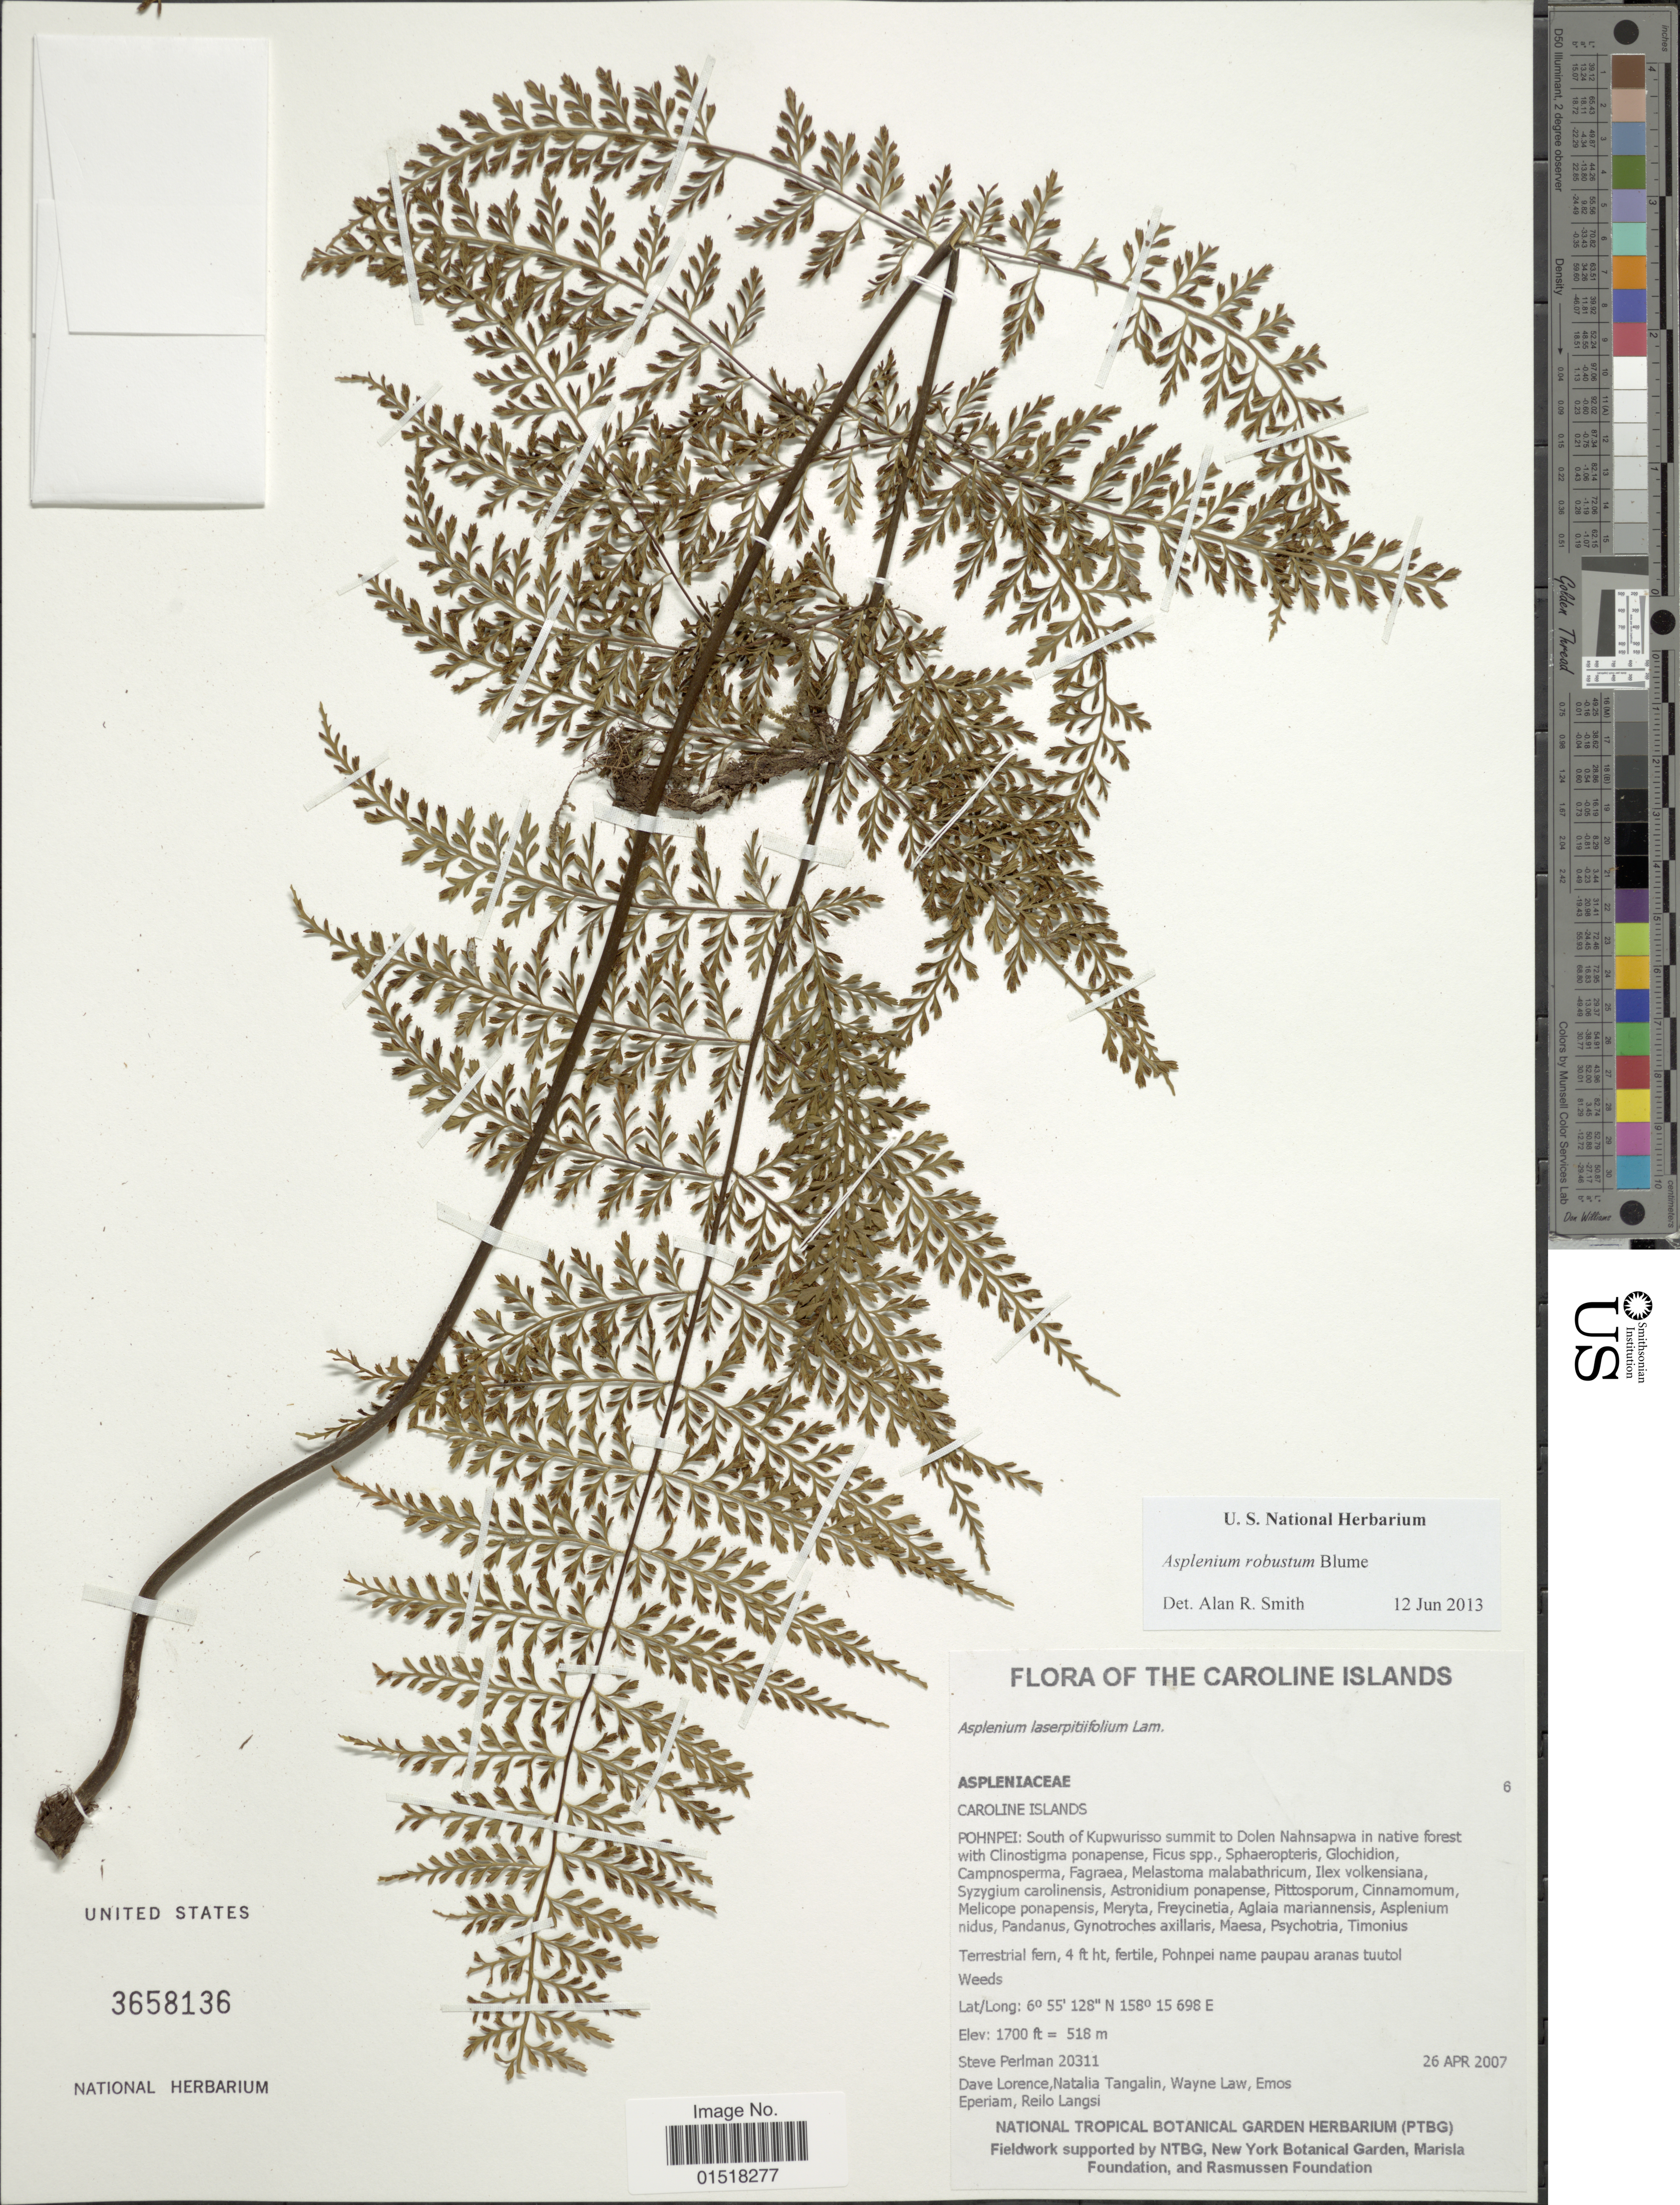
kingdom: Plantae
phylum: Tracheophyta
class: Polypodiopsida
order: Polypodiales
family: Aspleniaceae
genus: Asplenium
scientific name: Asplenium robustum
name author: Blume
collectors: S. Perlman, D. Lorence, N. Tangalin, W. Law & et al.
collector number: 20311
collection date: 2007-04-26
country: Micronesia, Federated States of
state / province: Pohnpei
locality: Caroline Islands. South of Kupwurisso summit to Dolen Nahnsapwa in native forest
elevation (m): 518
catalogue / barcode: US 3658136